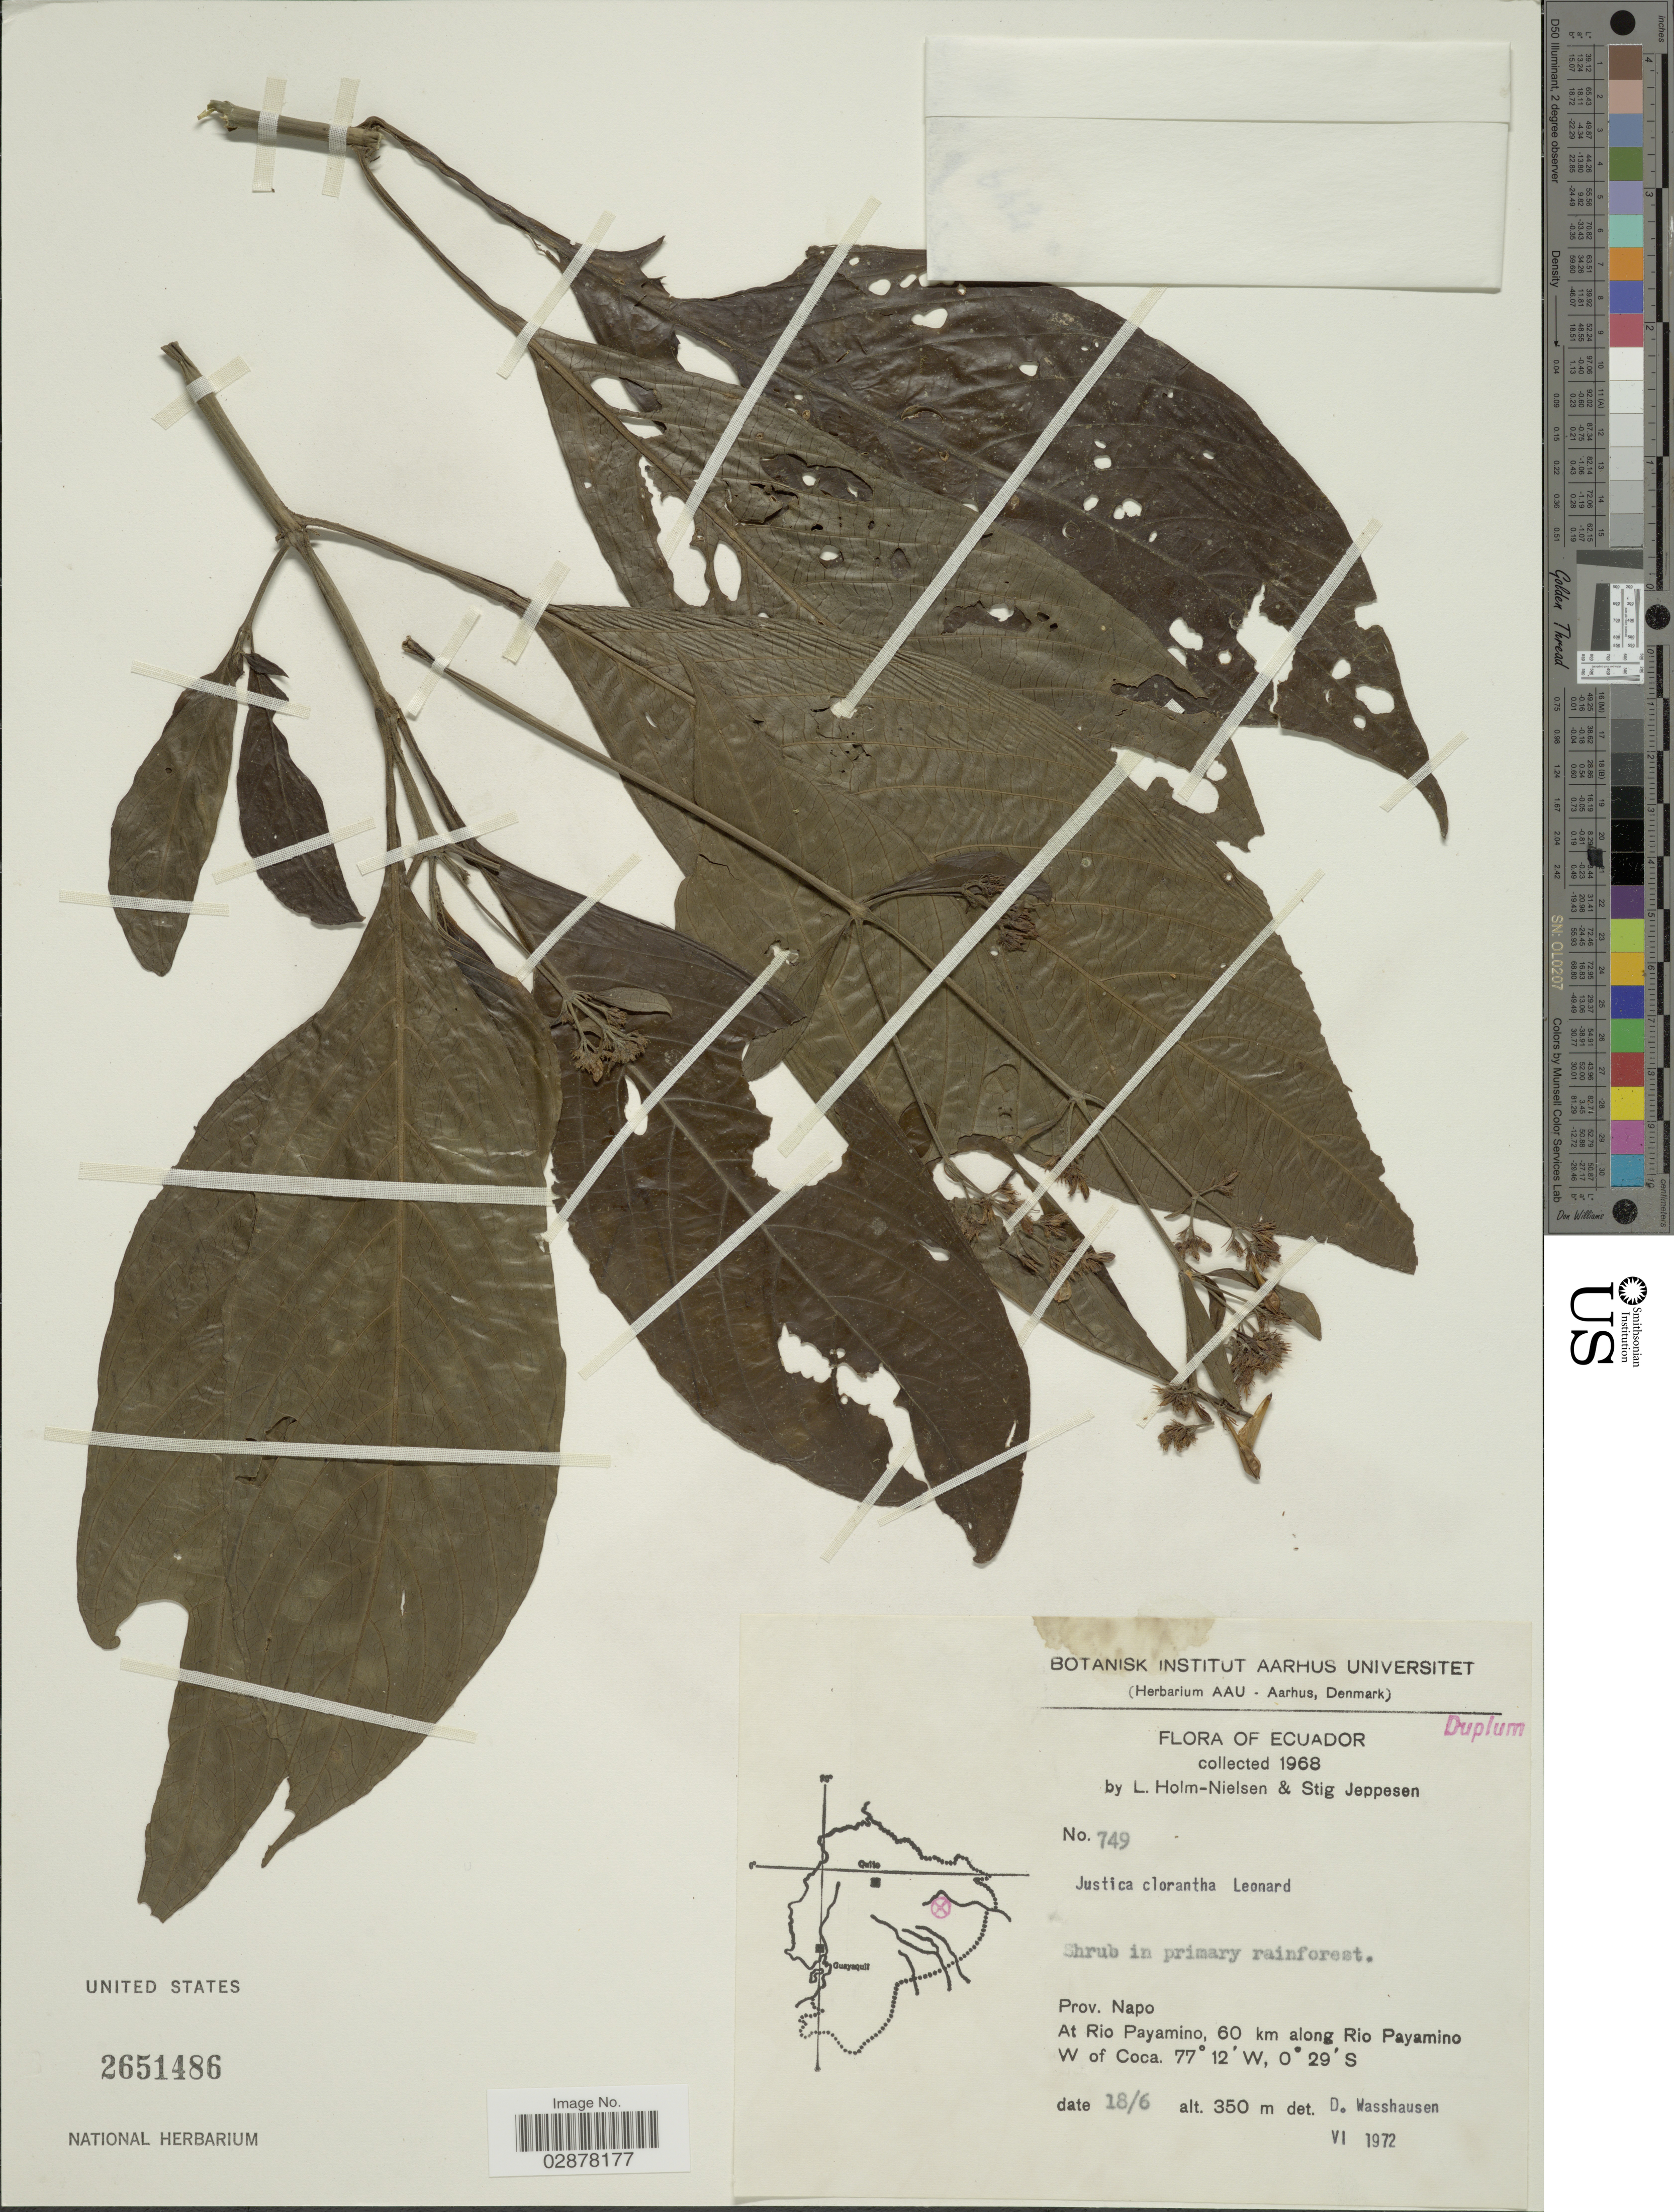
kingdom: Plantae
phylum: Tracheophyta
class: Magnoliopsida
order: Lamiales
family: Acanthaceae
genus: Justicia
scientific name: Justicia chloanantha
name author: Leonard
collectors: L. Holm-Nielsen & S. Jeppesen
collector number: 749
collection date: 1968-06-18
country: Ecuador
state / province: Napo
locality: At Rio Payamino, 60 km along Rio Payamino W of Coca.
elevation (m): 350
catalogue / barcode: US 2651486